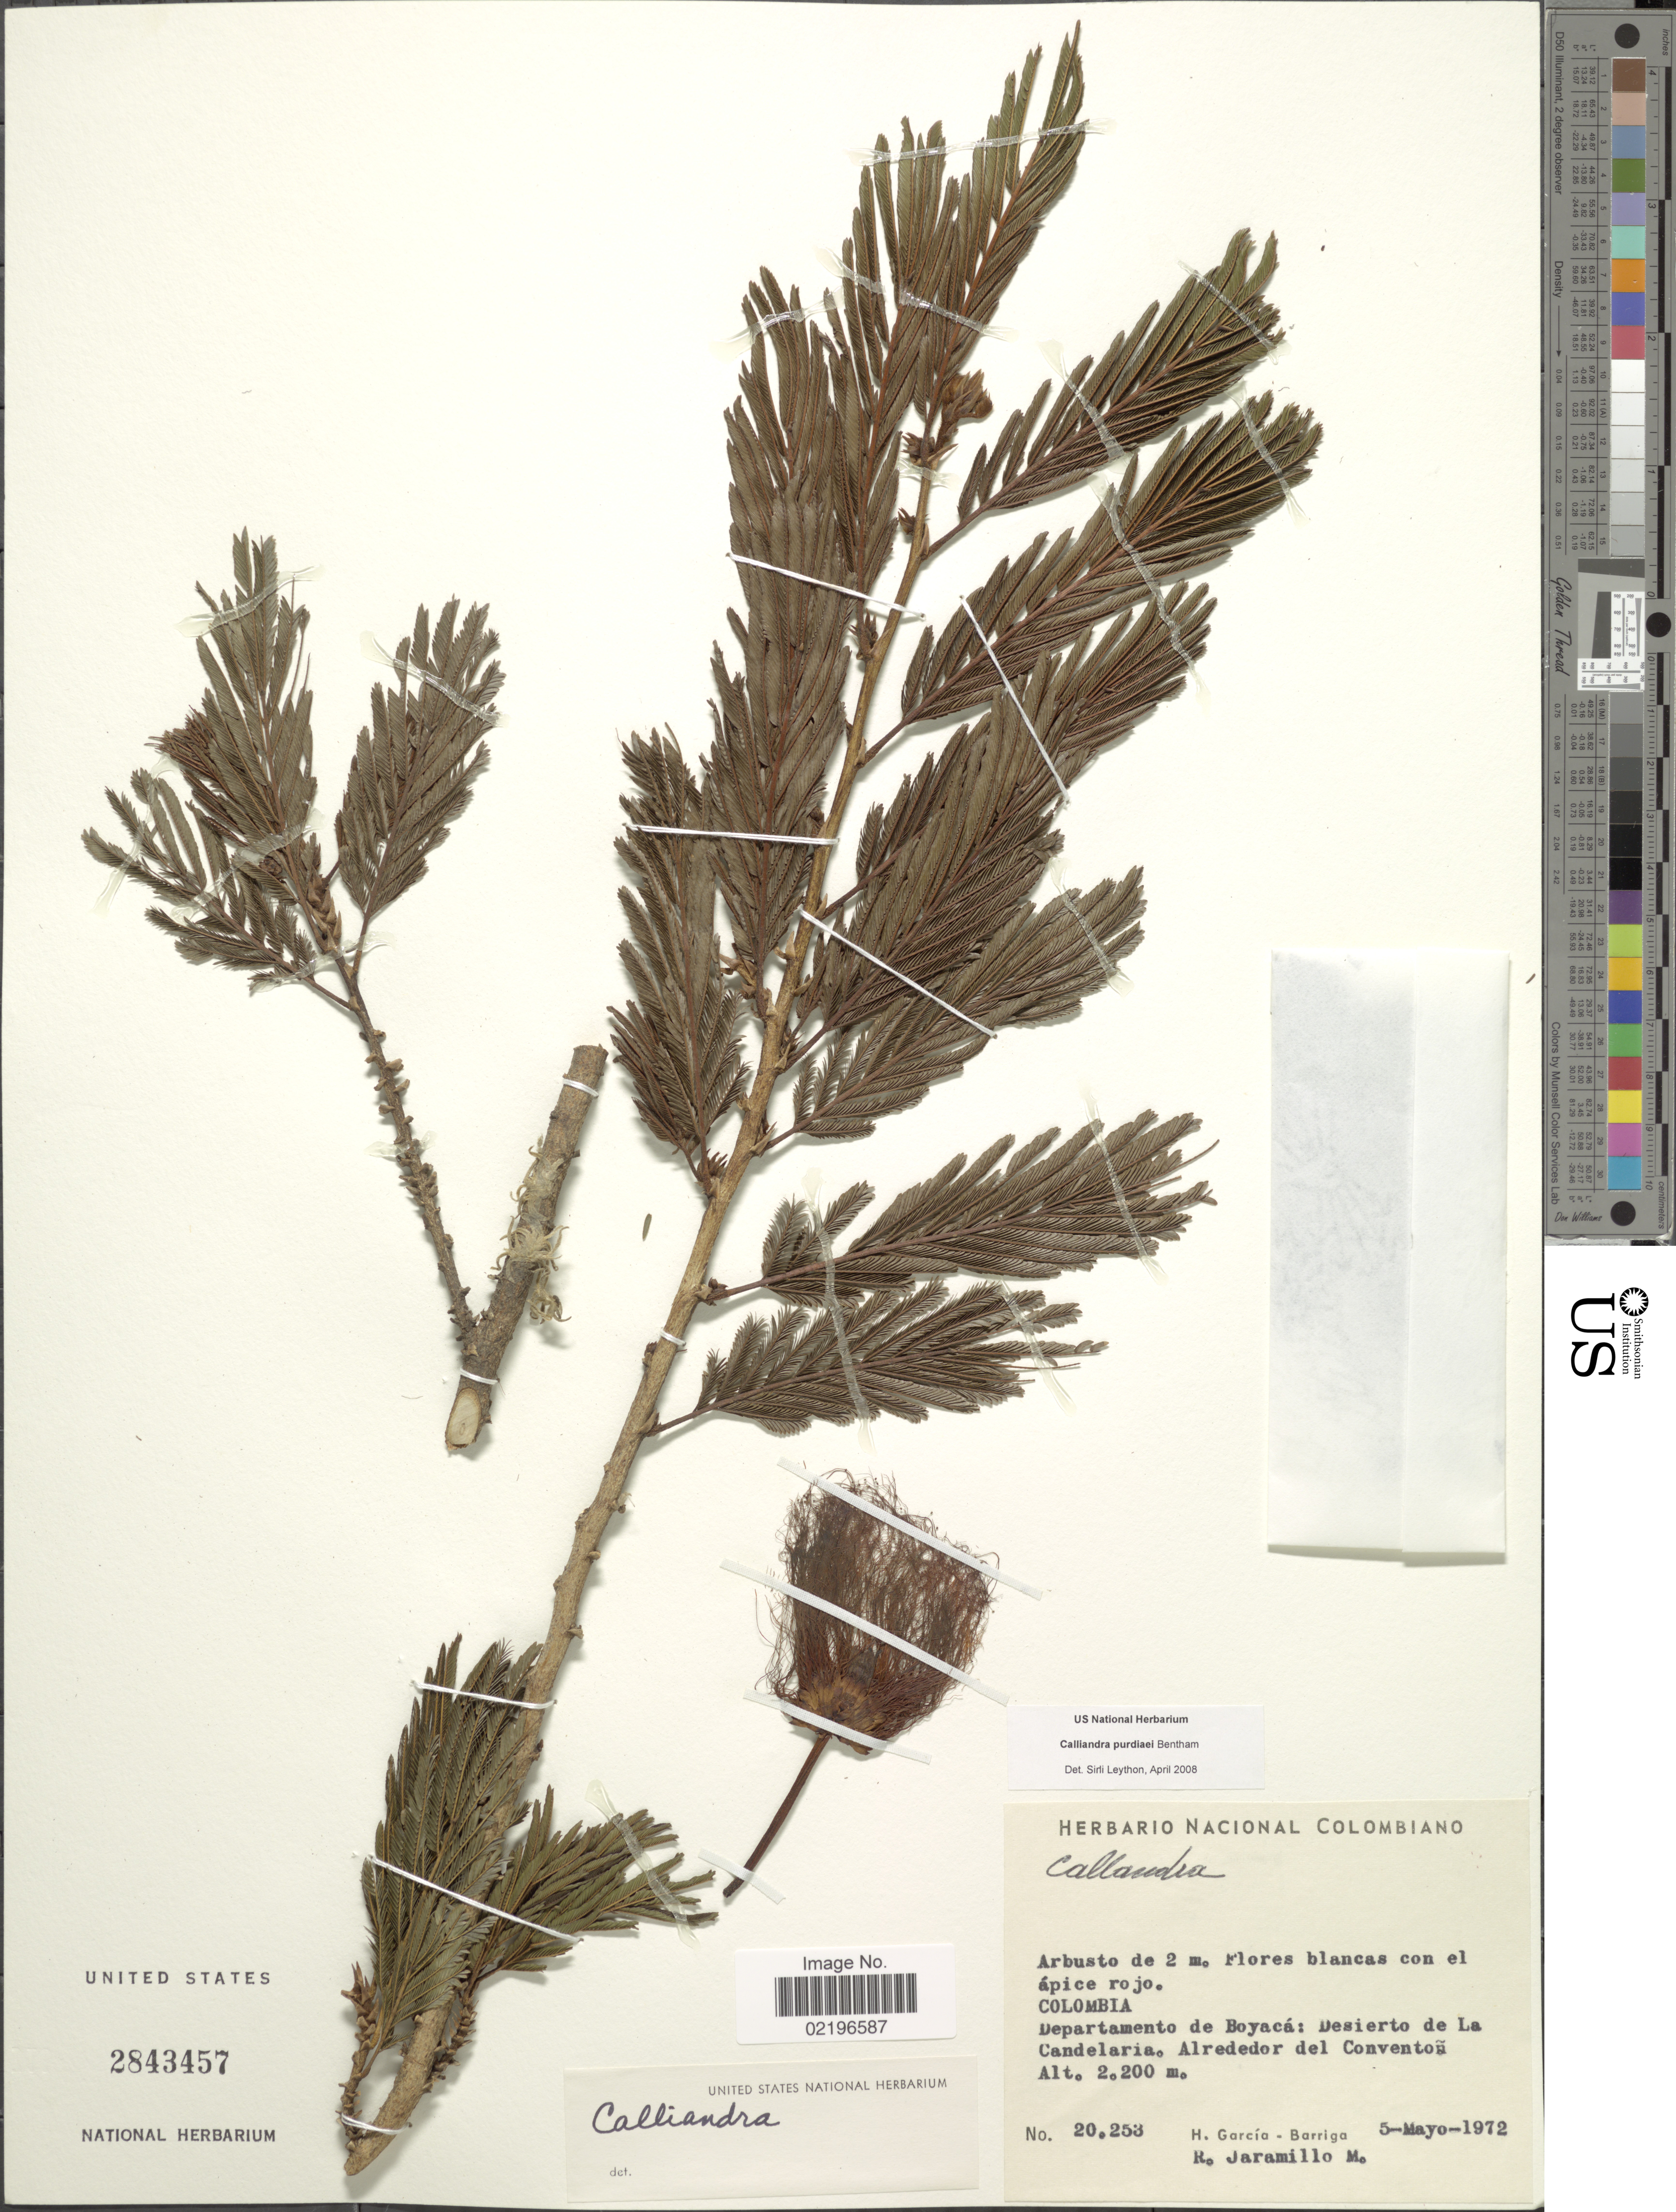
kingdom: Plantae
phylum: Tracheophyta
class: Magnoliopsida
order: Fabales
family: Fabaceae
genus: Calliandra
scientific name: Calliandra purdiaei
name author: Benth.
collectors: H. García Barriga & R. Jaramillo M.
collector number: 20253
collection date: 1972-05-05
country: Colombia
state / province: Boyacá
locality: Departamento de Boyaca: Desierto de La Candelaria. Alrededor del Conventon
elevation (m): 2200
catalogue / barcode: US 2843457